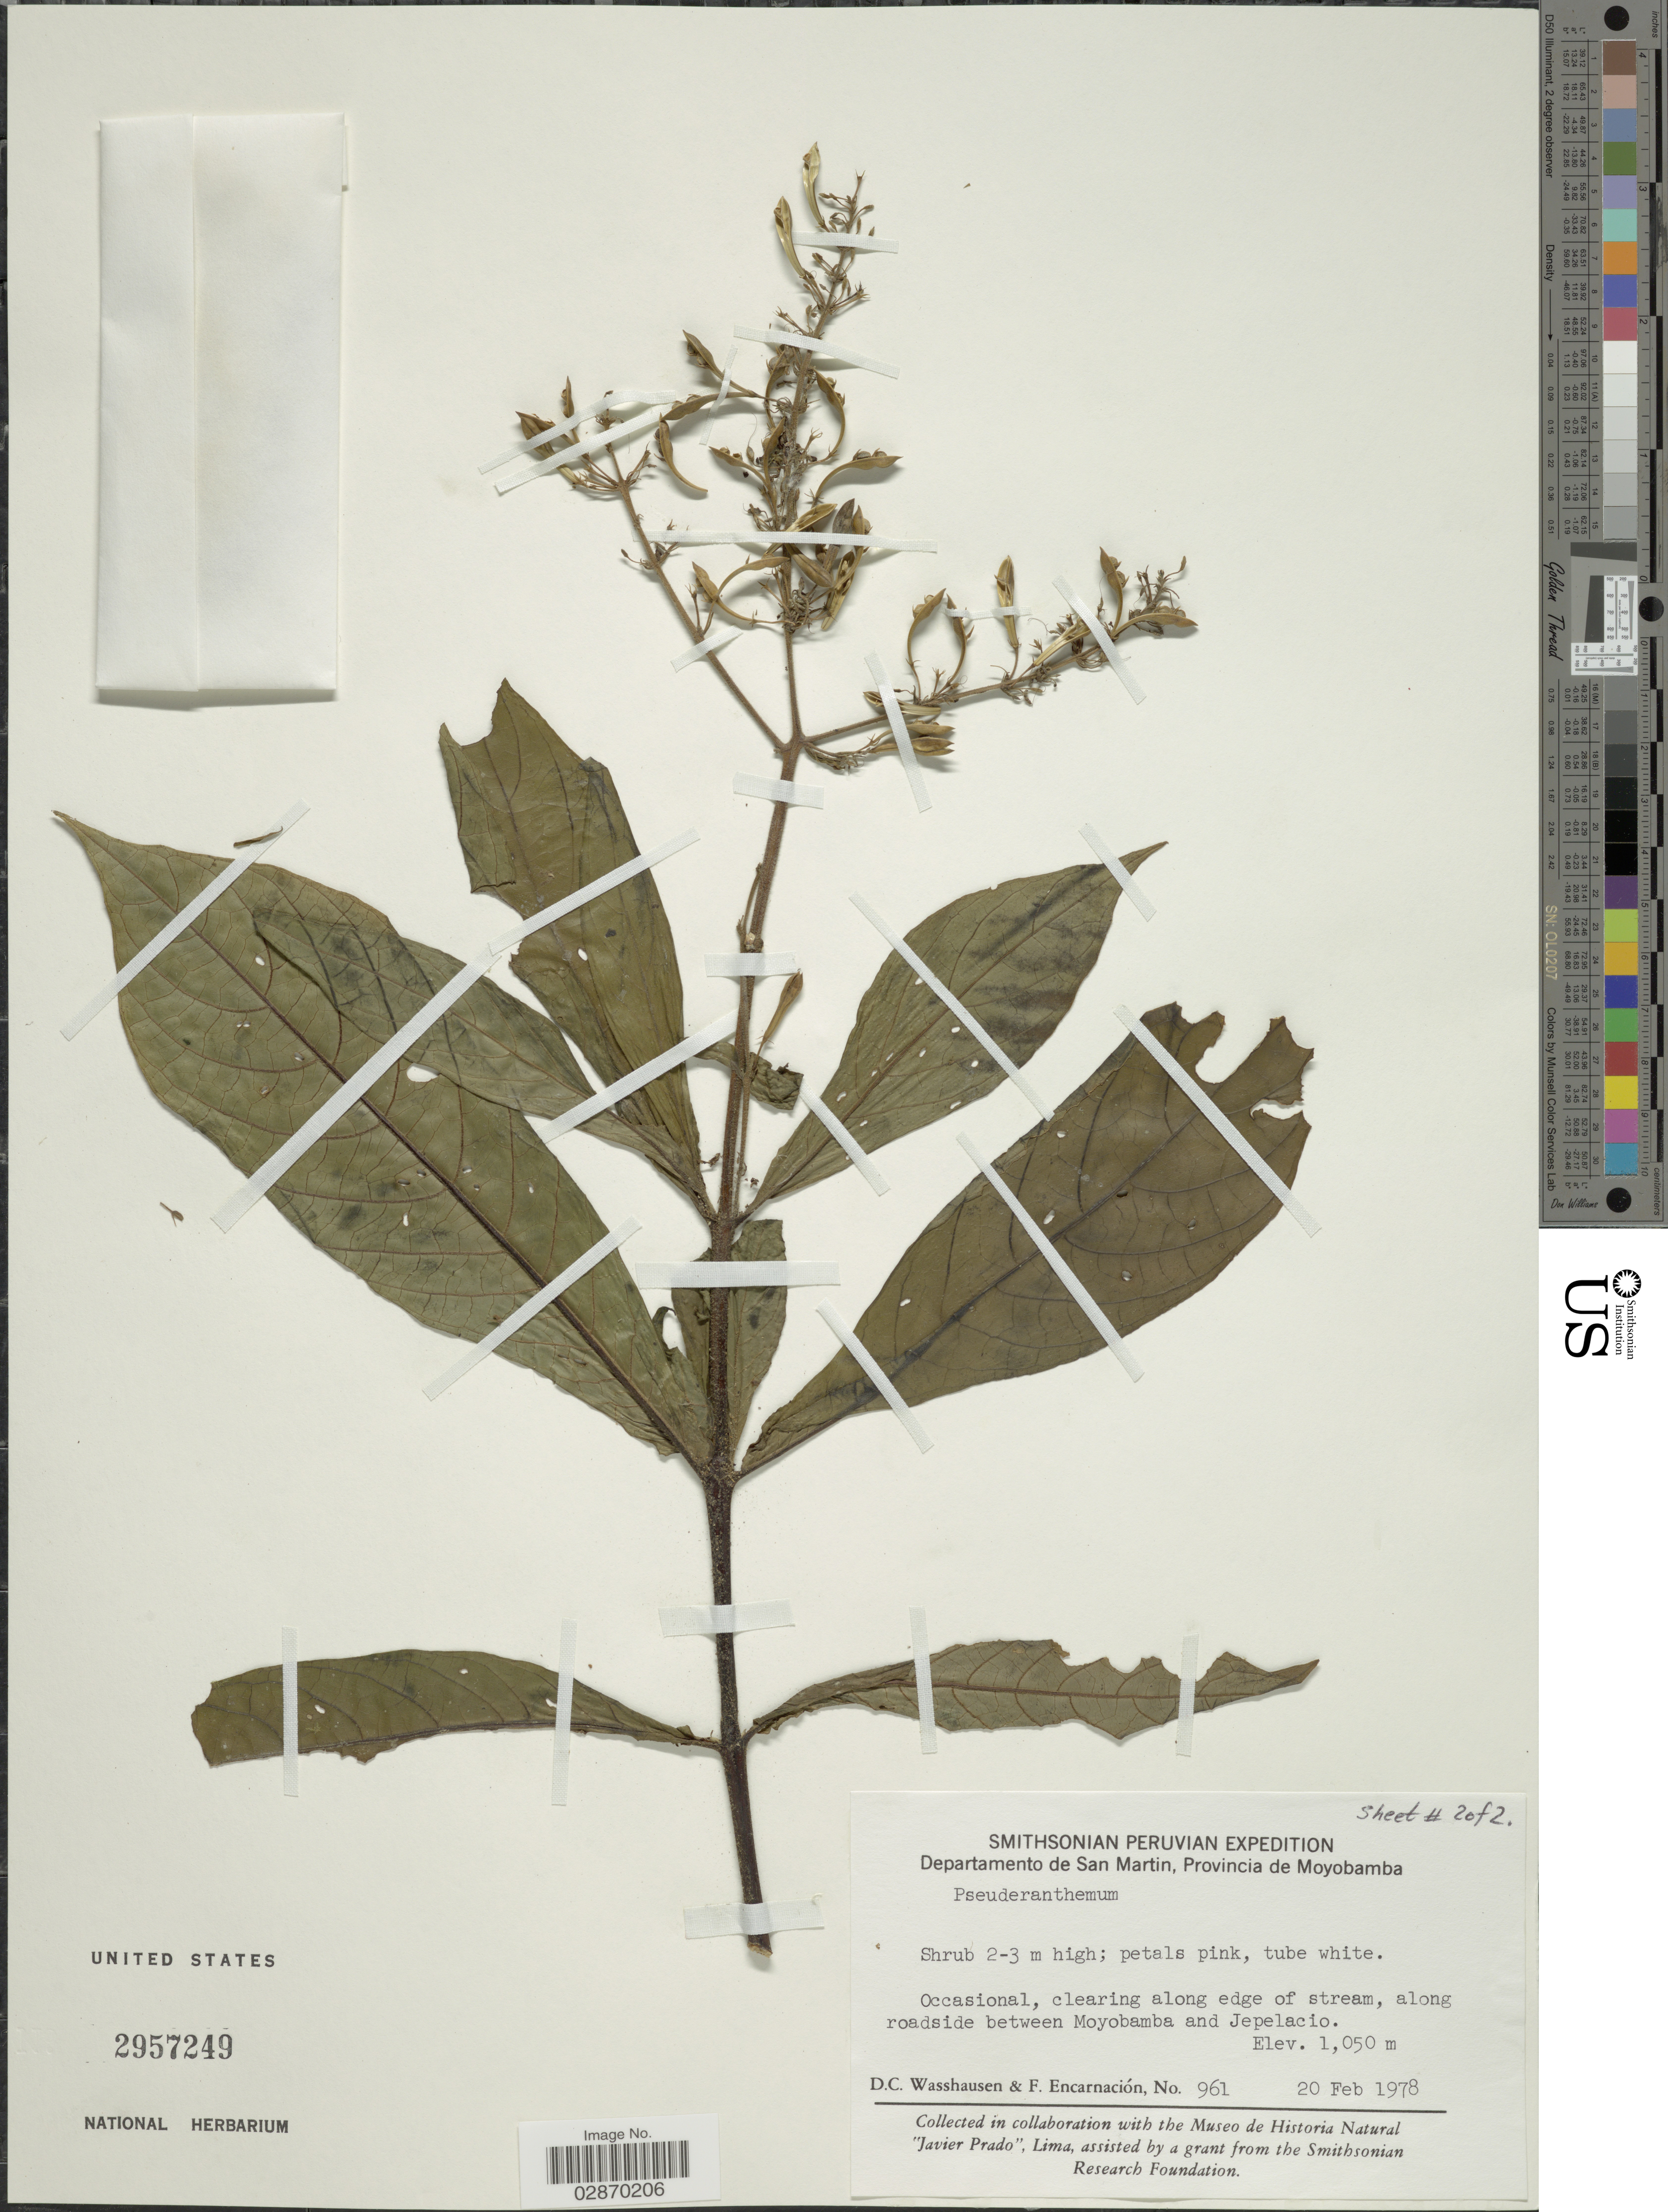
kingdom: Plantae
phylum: Tracheophyta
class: Magnoliopsida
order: Lamiales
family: Acanthaceae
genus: Pseuderanthemum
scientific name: Pseuderanthemum sp.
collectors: D. C. Wasshausen & F. Encarnación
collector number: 961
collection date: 1978-02-20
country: Peru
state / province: San Martín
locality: Departamento de San Martin, Provincia de Moyobamba. Occasional, clearing along edge of stream, along roadside between Moyobamba and Jepelacio.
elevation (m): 1050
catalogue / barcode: US 2957249